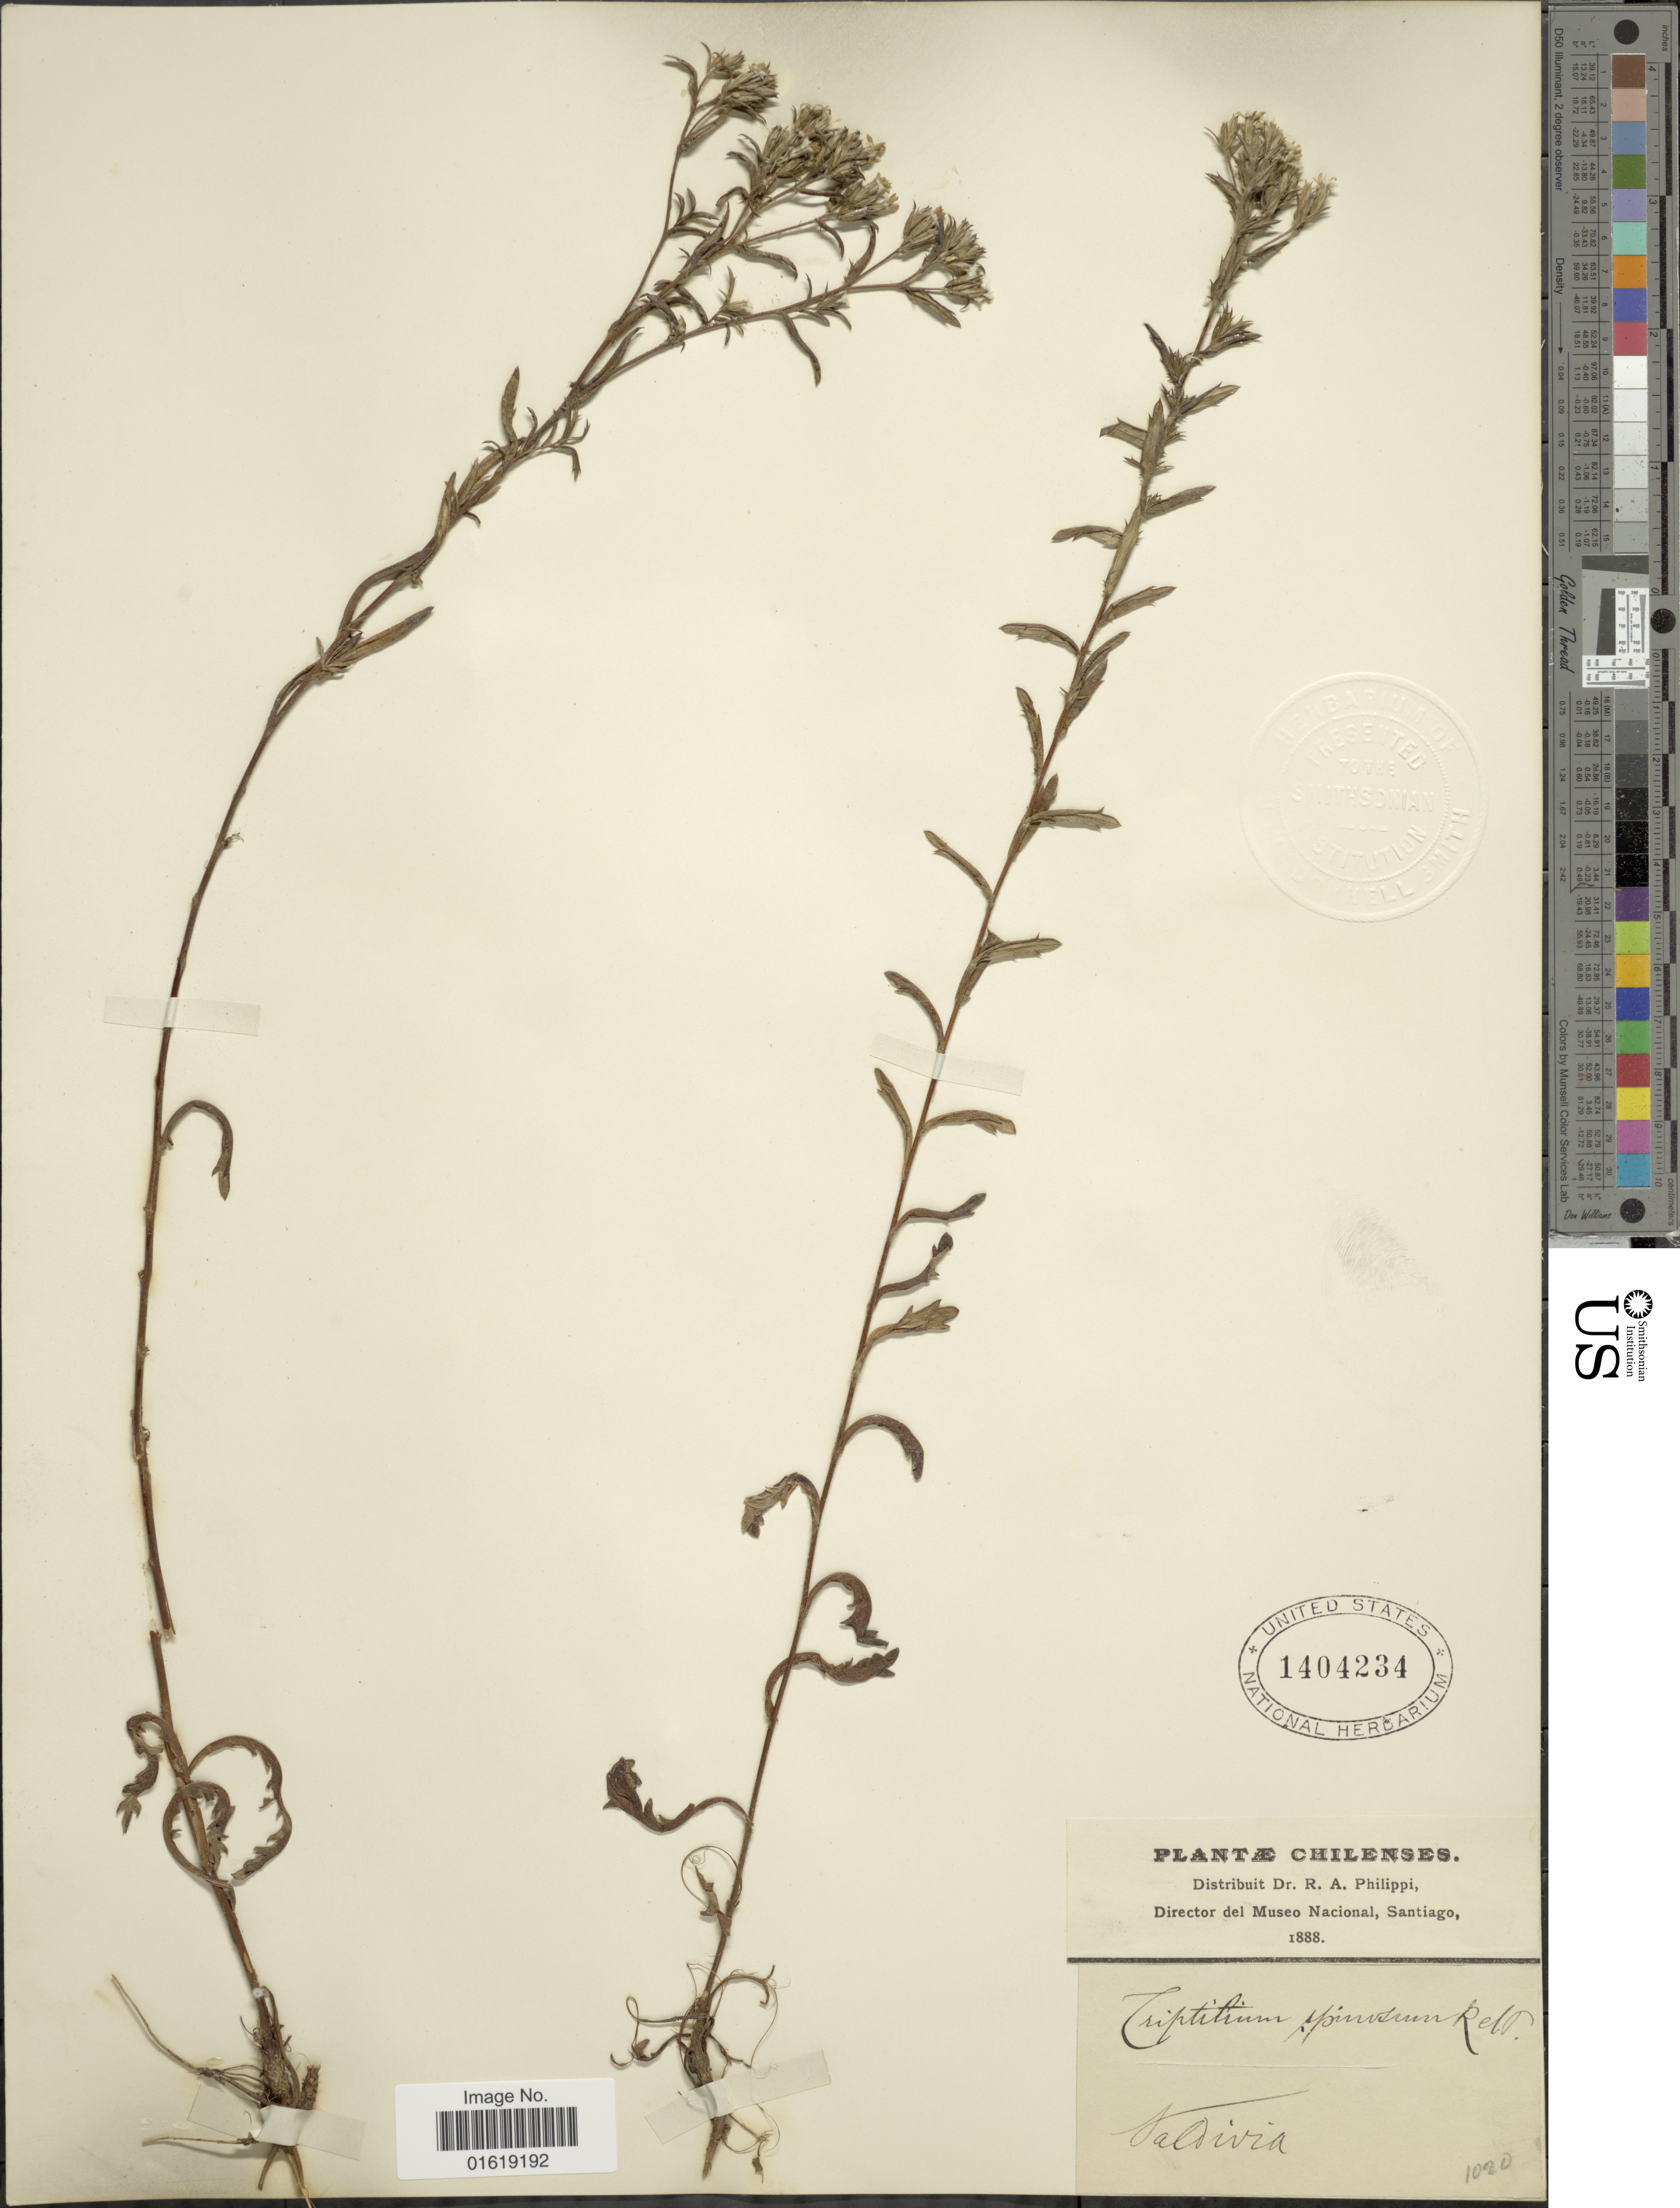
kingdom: Plantae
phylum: Tracheophyta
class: Magnoliopsida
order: Asterales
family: Asteraceae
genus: Triptilion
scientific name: Triptilion spinosum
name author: Ruiz & Pav.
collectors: R. A. Philippi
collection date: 1888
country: Chile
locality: Valdivia.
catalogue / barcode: US 1404234